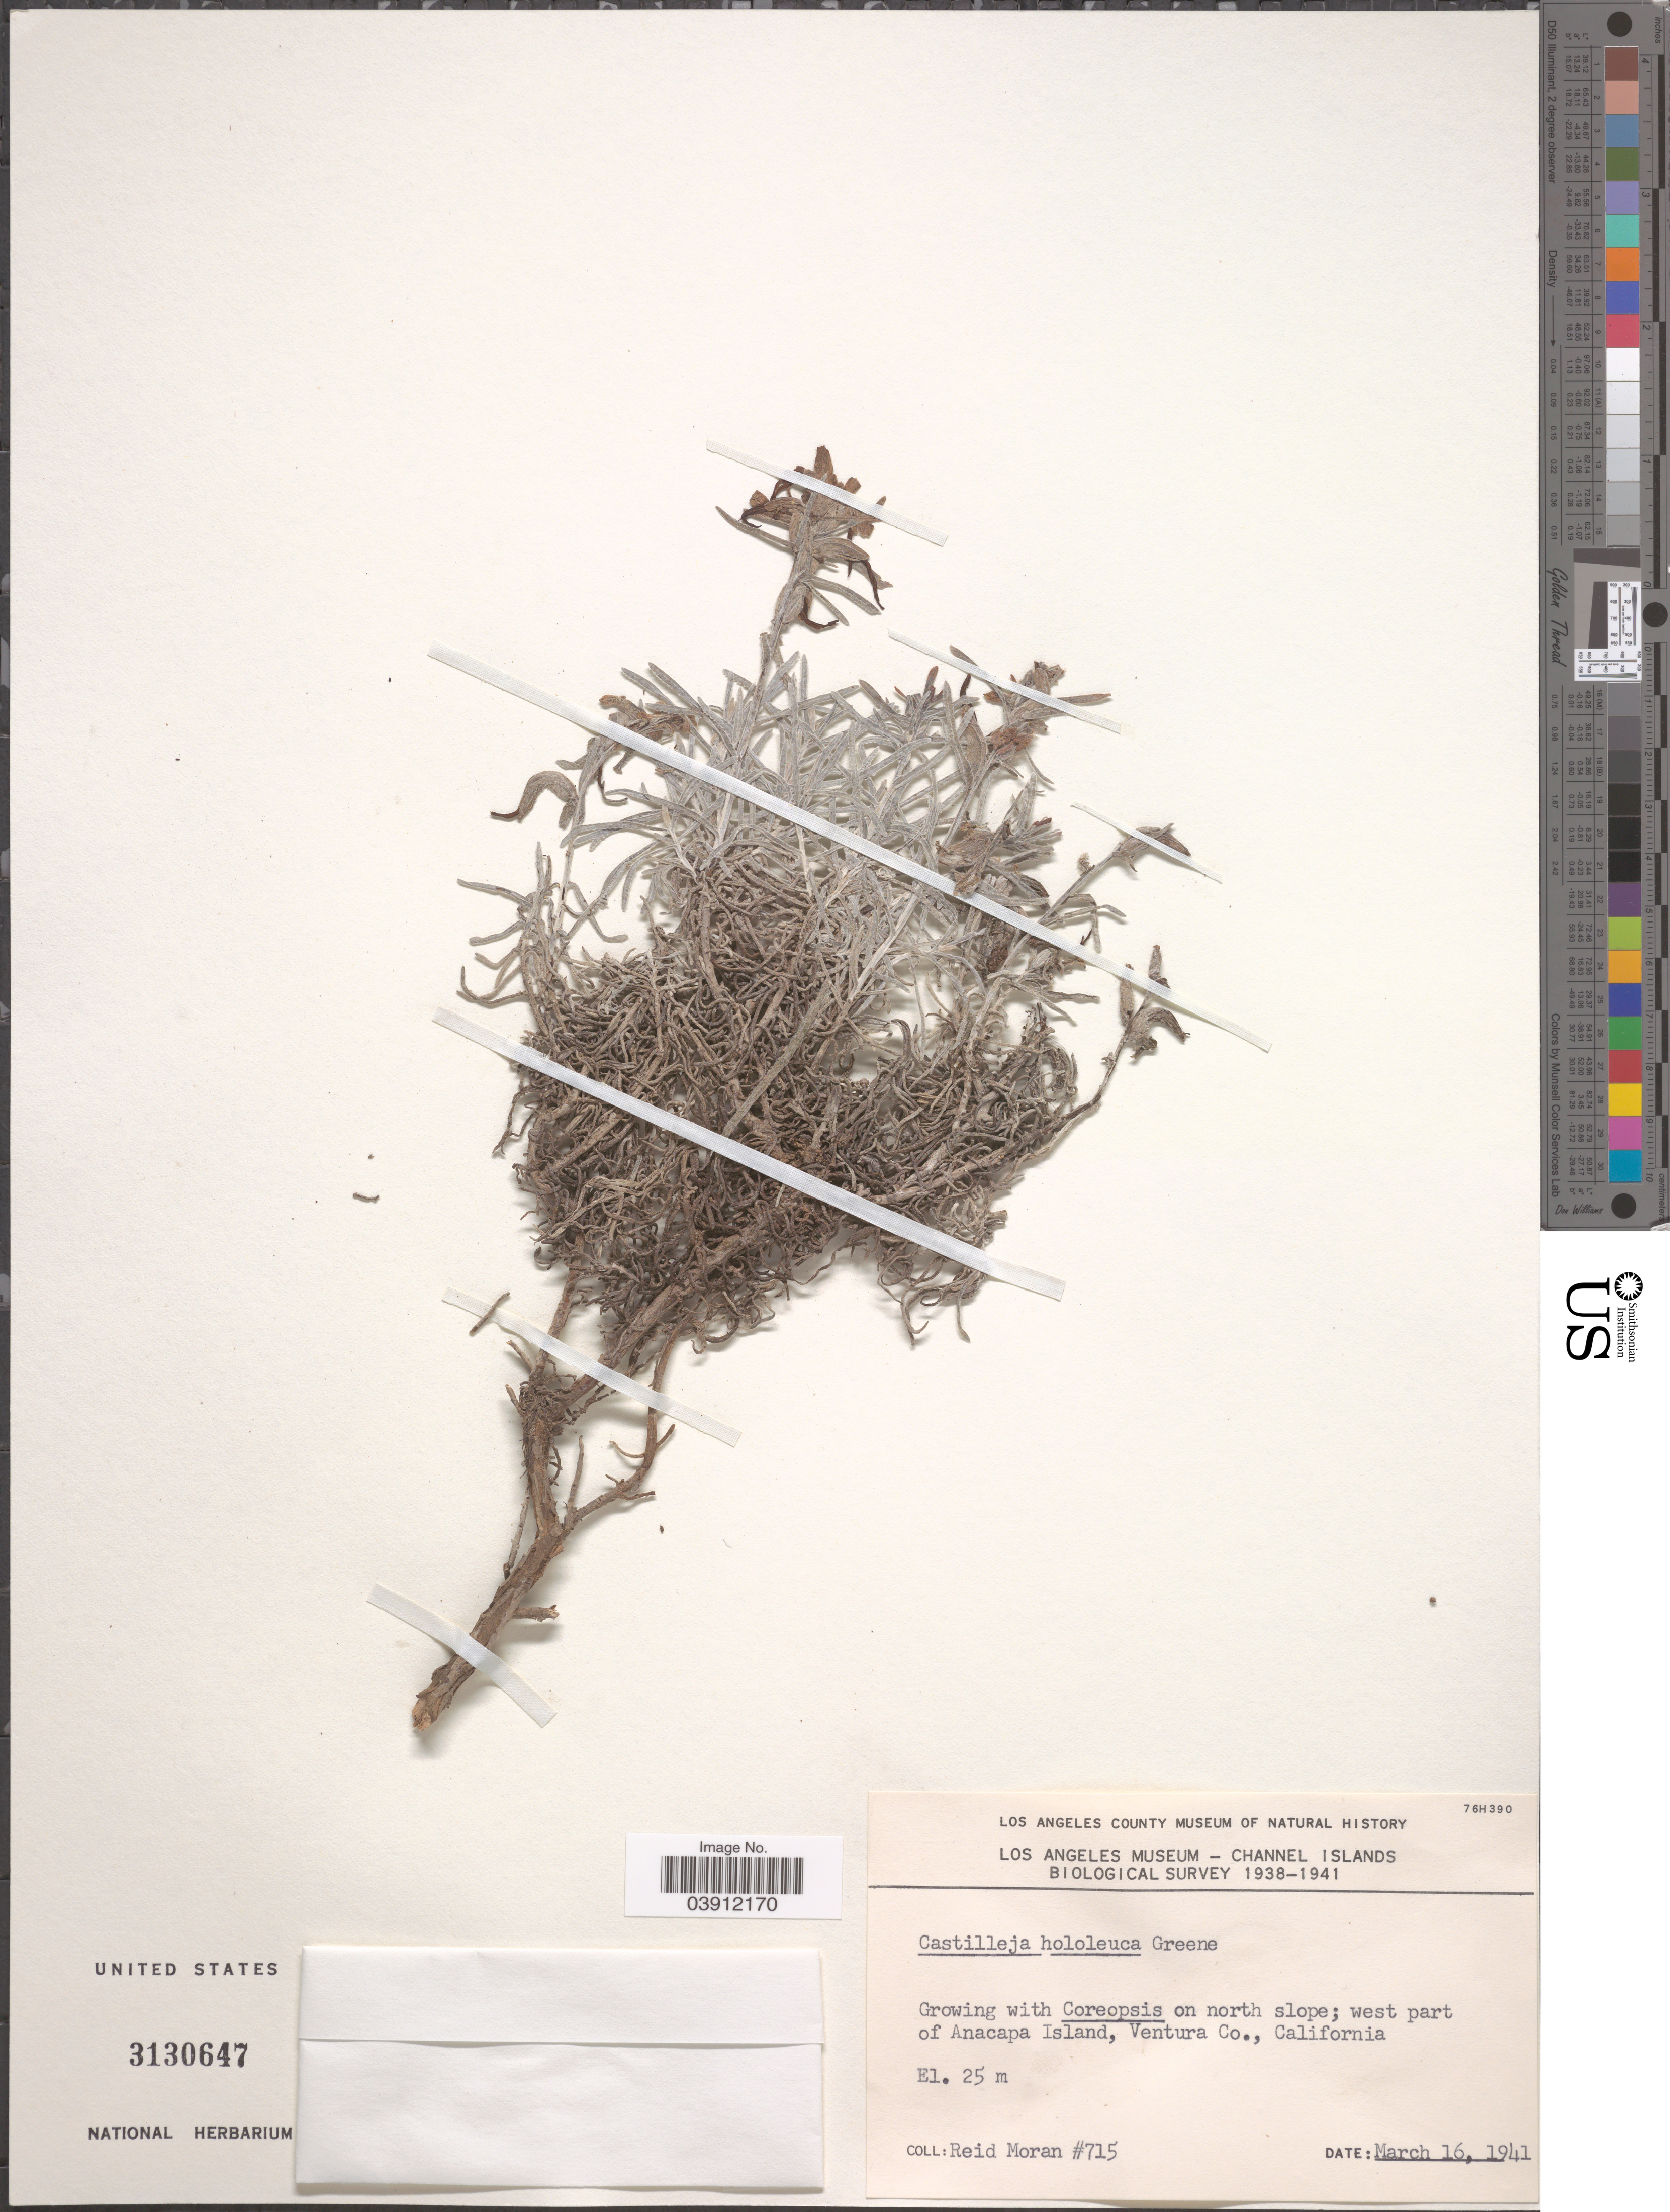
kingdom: Plantae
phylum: Tracheophyta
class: Magnoliopsida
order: Lamiales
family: Orobanchaceae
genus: Castilleja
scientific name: Castilleja hololeuca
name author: Greene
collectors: R. Moran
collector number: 715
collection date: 1941-03-16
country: United States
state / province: California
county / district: Ventura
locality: North slope; west part of Anacapa Island, Ventura Co.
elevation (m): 25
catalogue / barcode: US 3130647